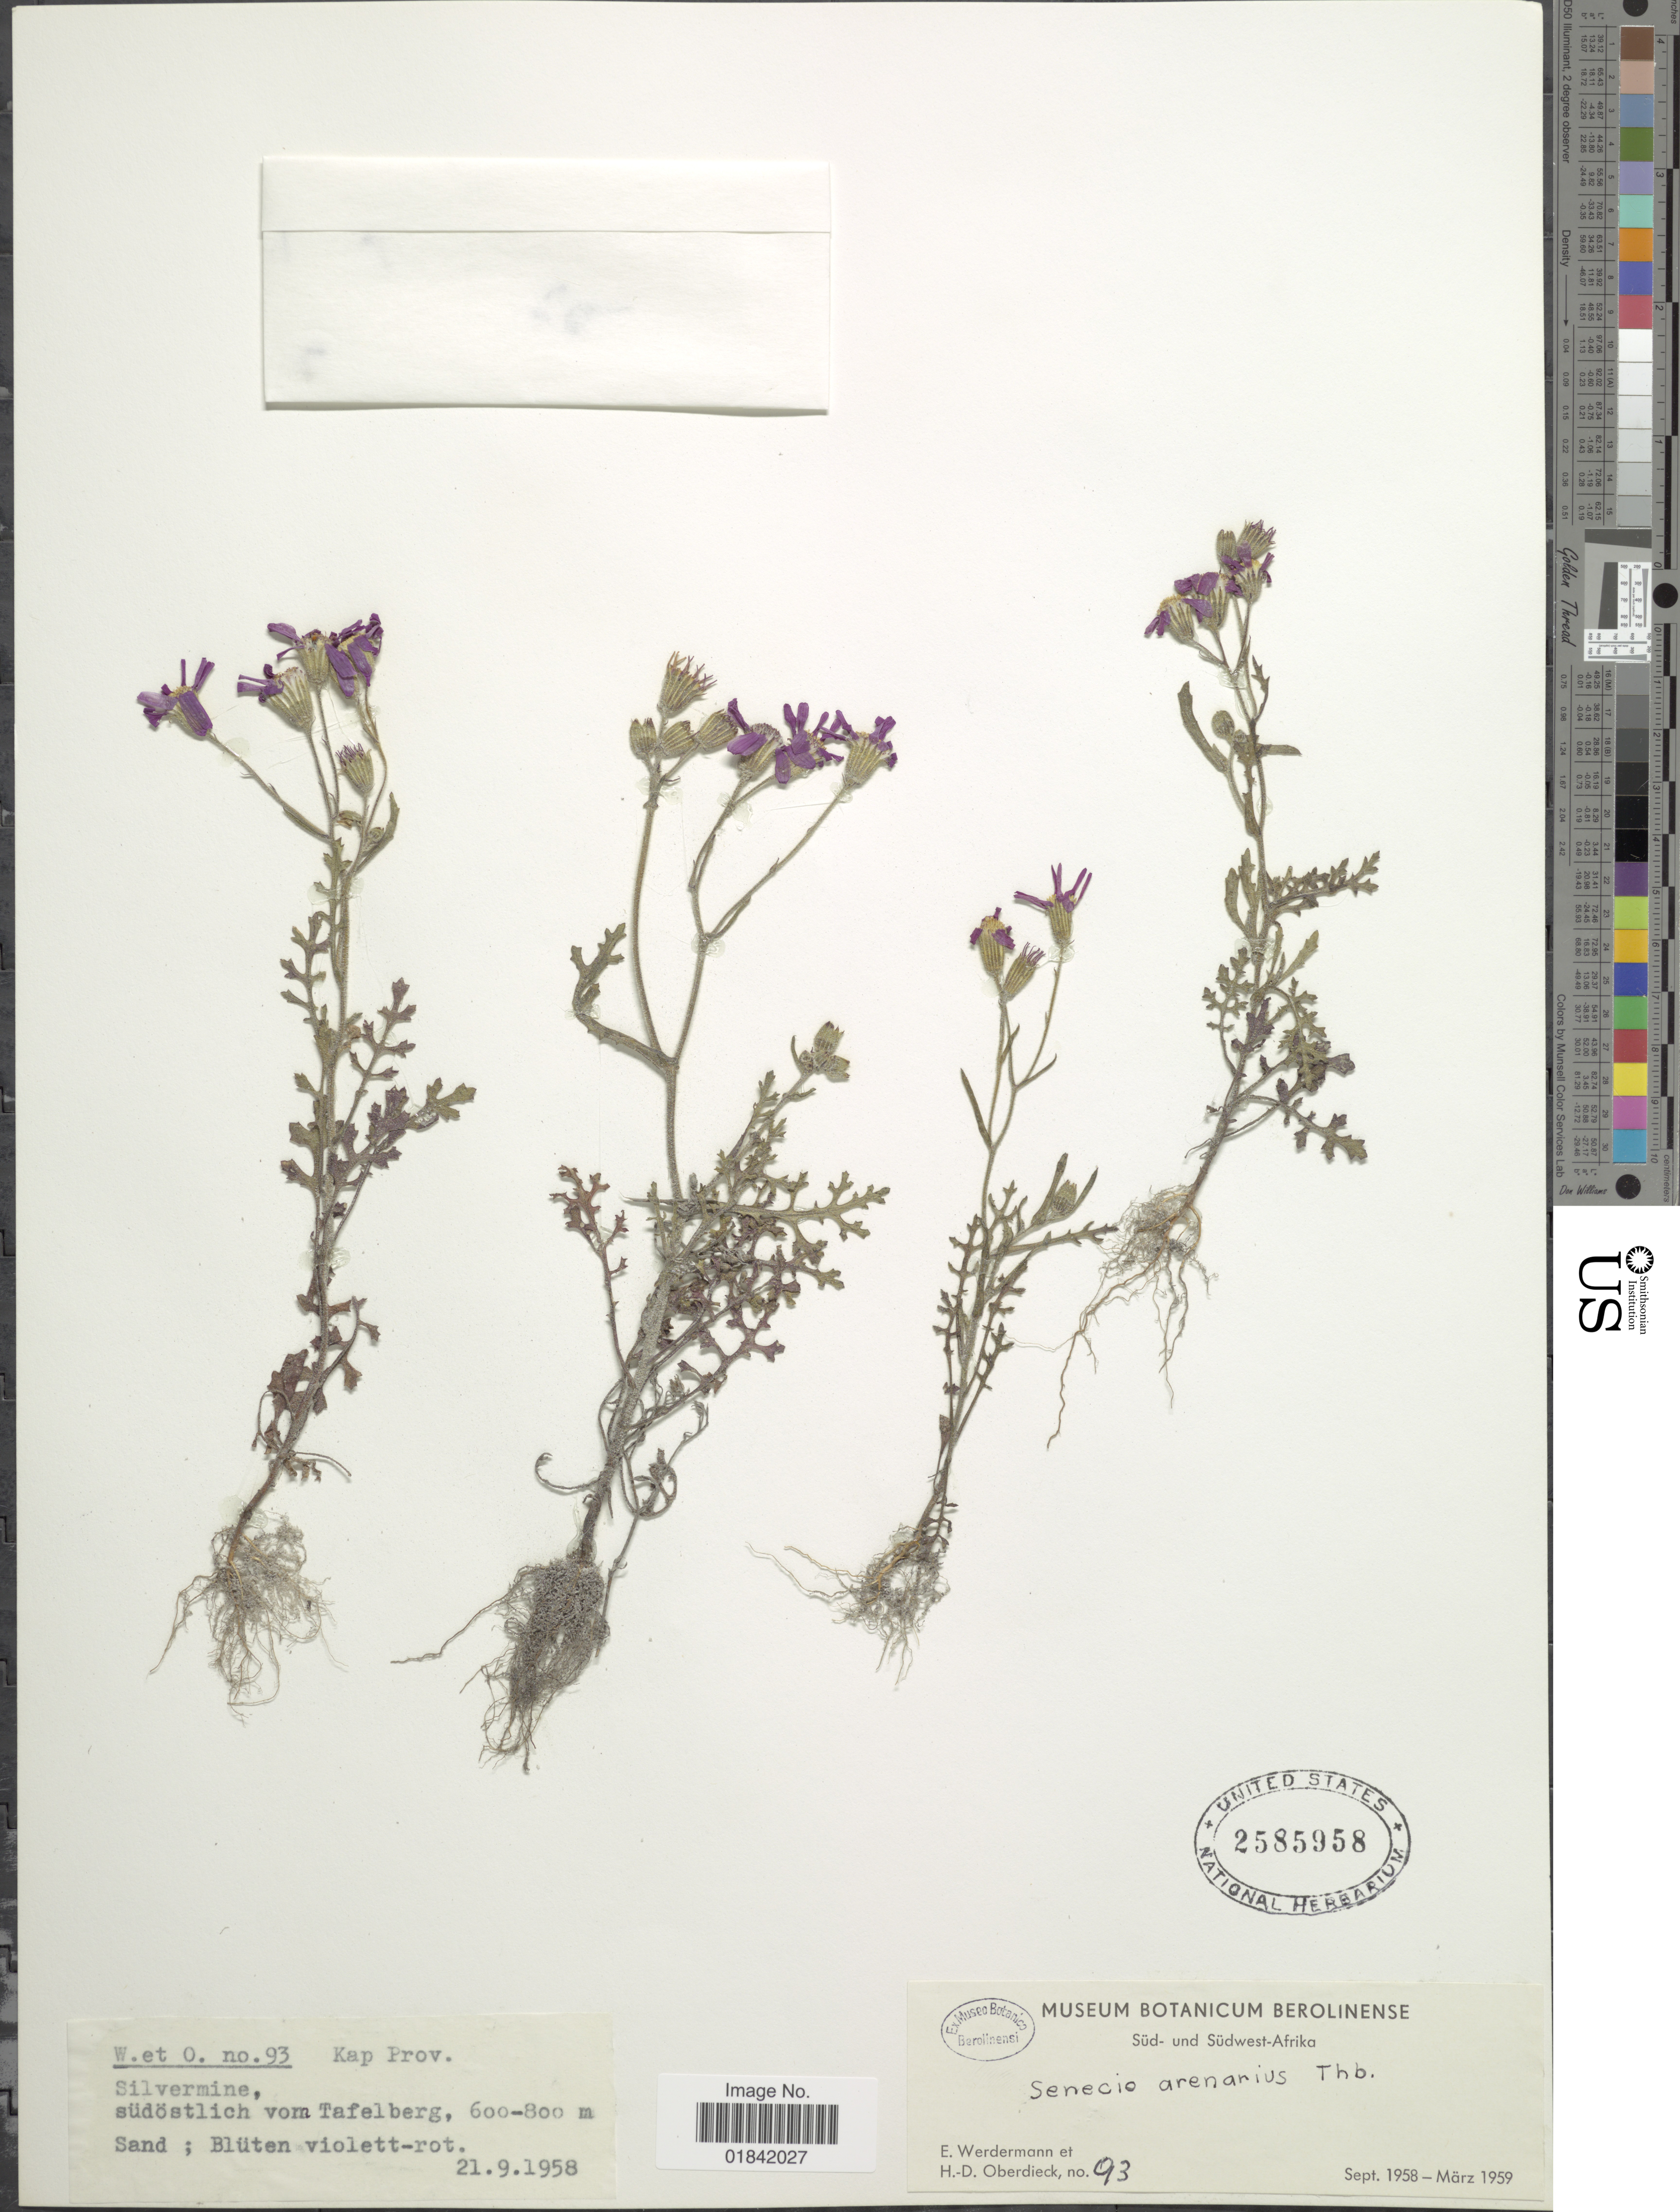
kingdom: Plantae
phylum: Tracheophyta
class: Magnoliopsida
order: Asterales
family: Asteraceae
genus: Senecio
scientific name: Senecio arenarius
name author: Thunb.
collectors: E. Werdermann & H. Oberdieck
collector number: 93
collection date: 1958-09-21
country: South Africa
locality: Kap Prov., Silvermine, Sudostlich, sudostlich vom Tafelberg, Sud- und Sudwest-Afrika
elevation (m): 600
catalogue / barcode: US 2585958